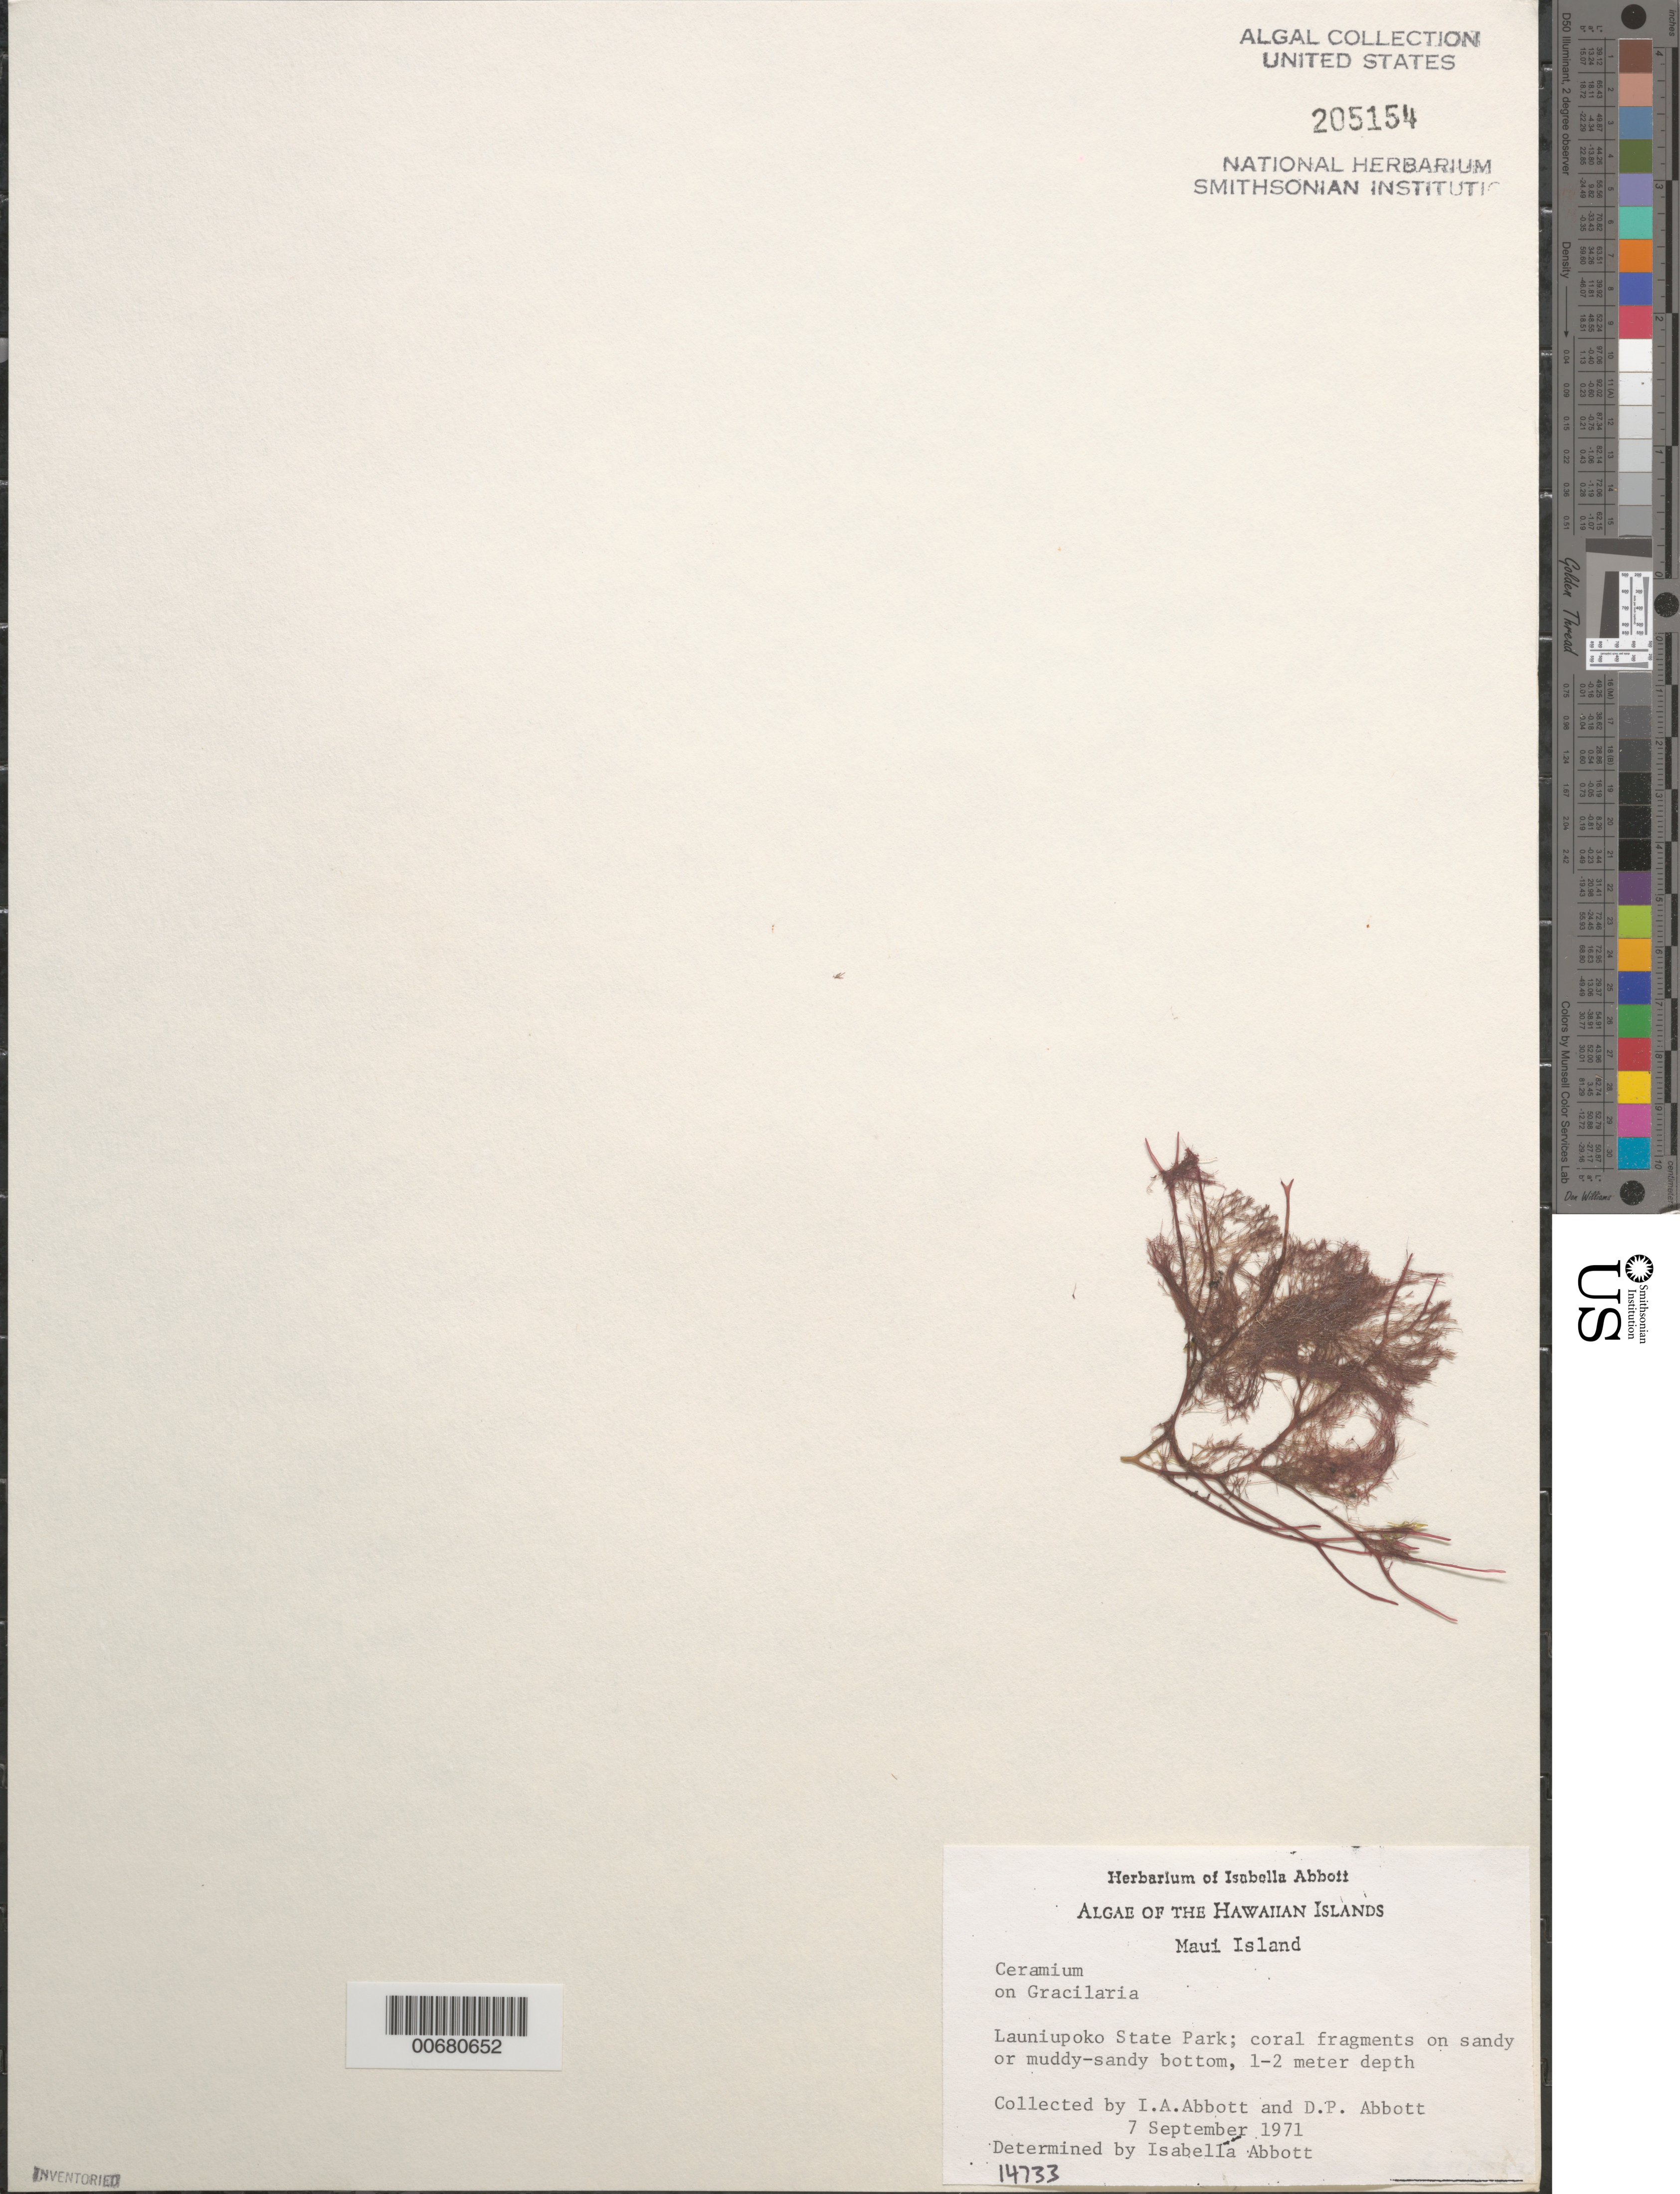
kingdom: Plantae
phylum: Rhodophyta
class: Florideophyceae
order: Ceramiales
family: Ceramiaceae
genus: Ceramium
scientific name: Ceramium sp.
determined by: Abbott, Isabella A.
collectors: I. A. Abbott & D. P. Abbott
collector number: IAA 14733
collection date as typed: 07 Sep 1971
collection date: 1971-09-07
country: United States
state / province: Hawaii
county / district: Maui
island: Maui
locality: Launiupoko State Park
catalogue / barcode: US 205154